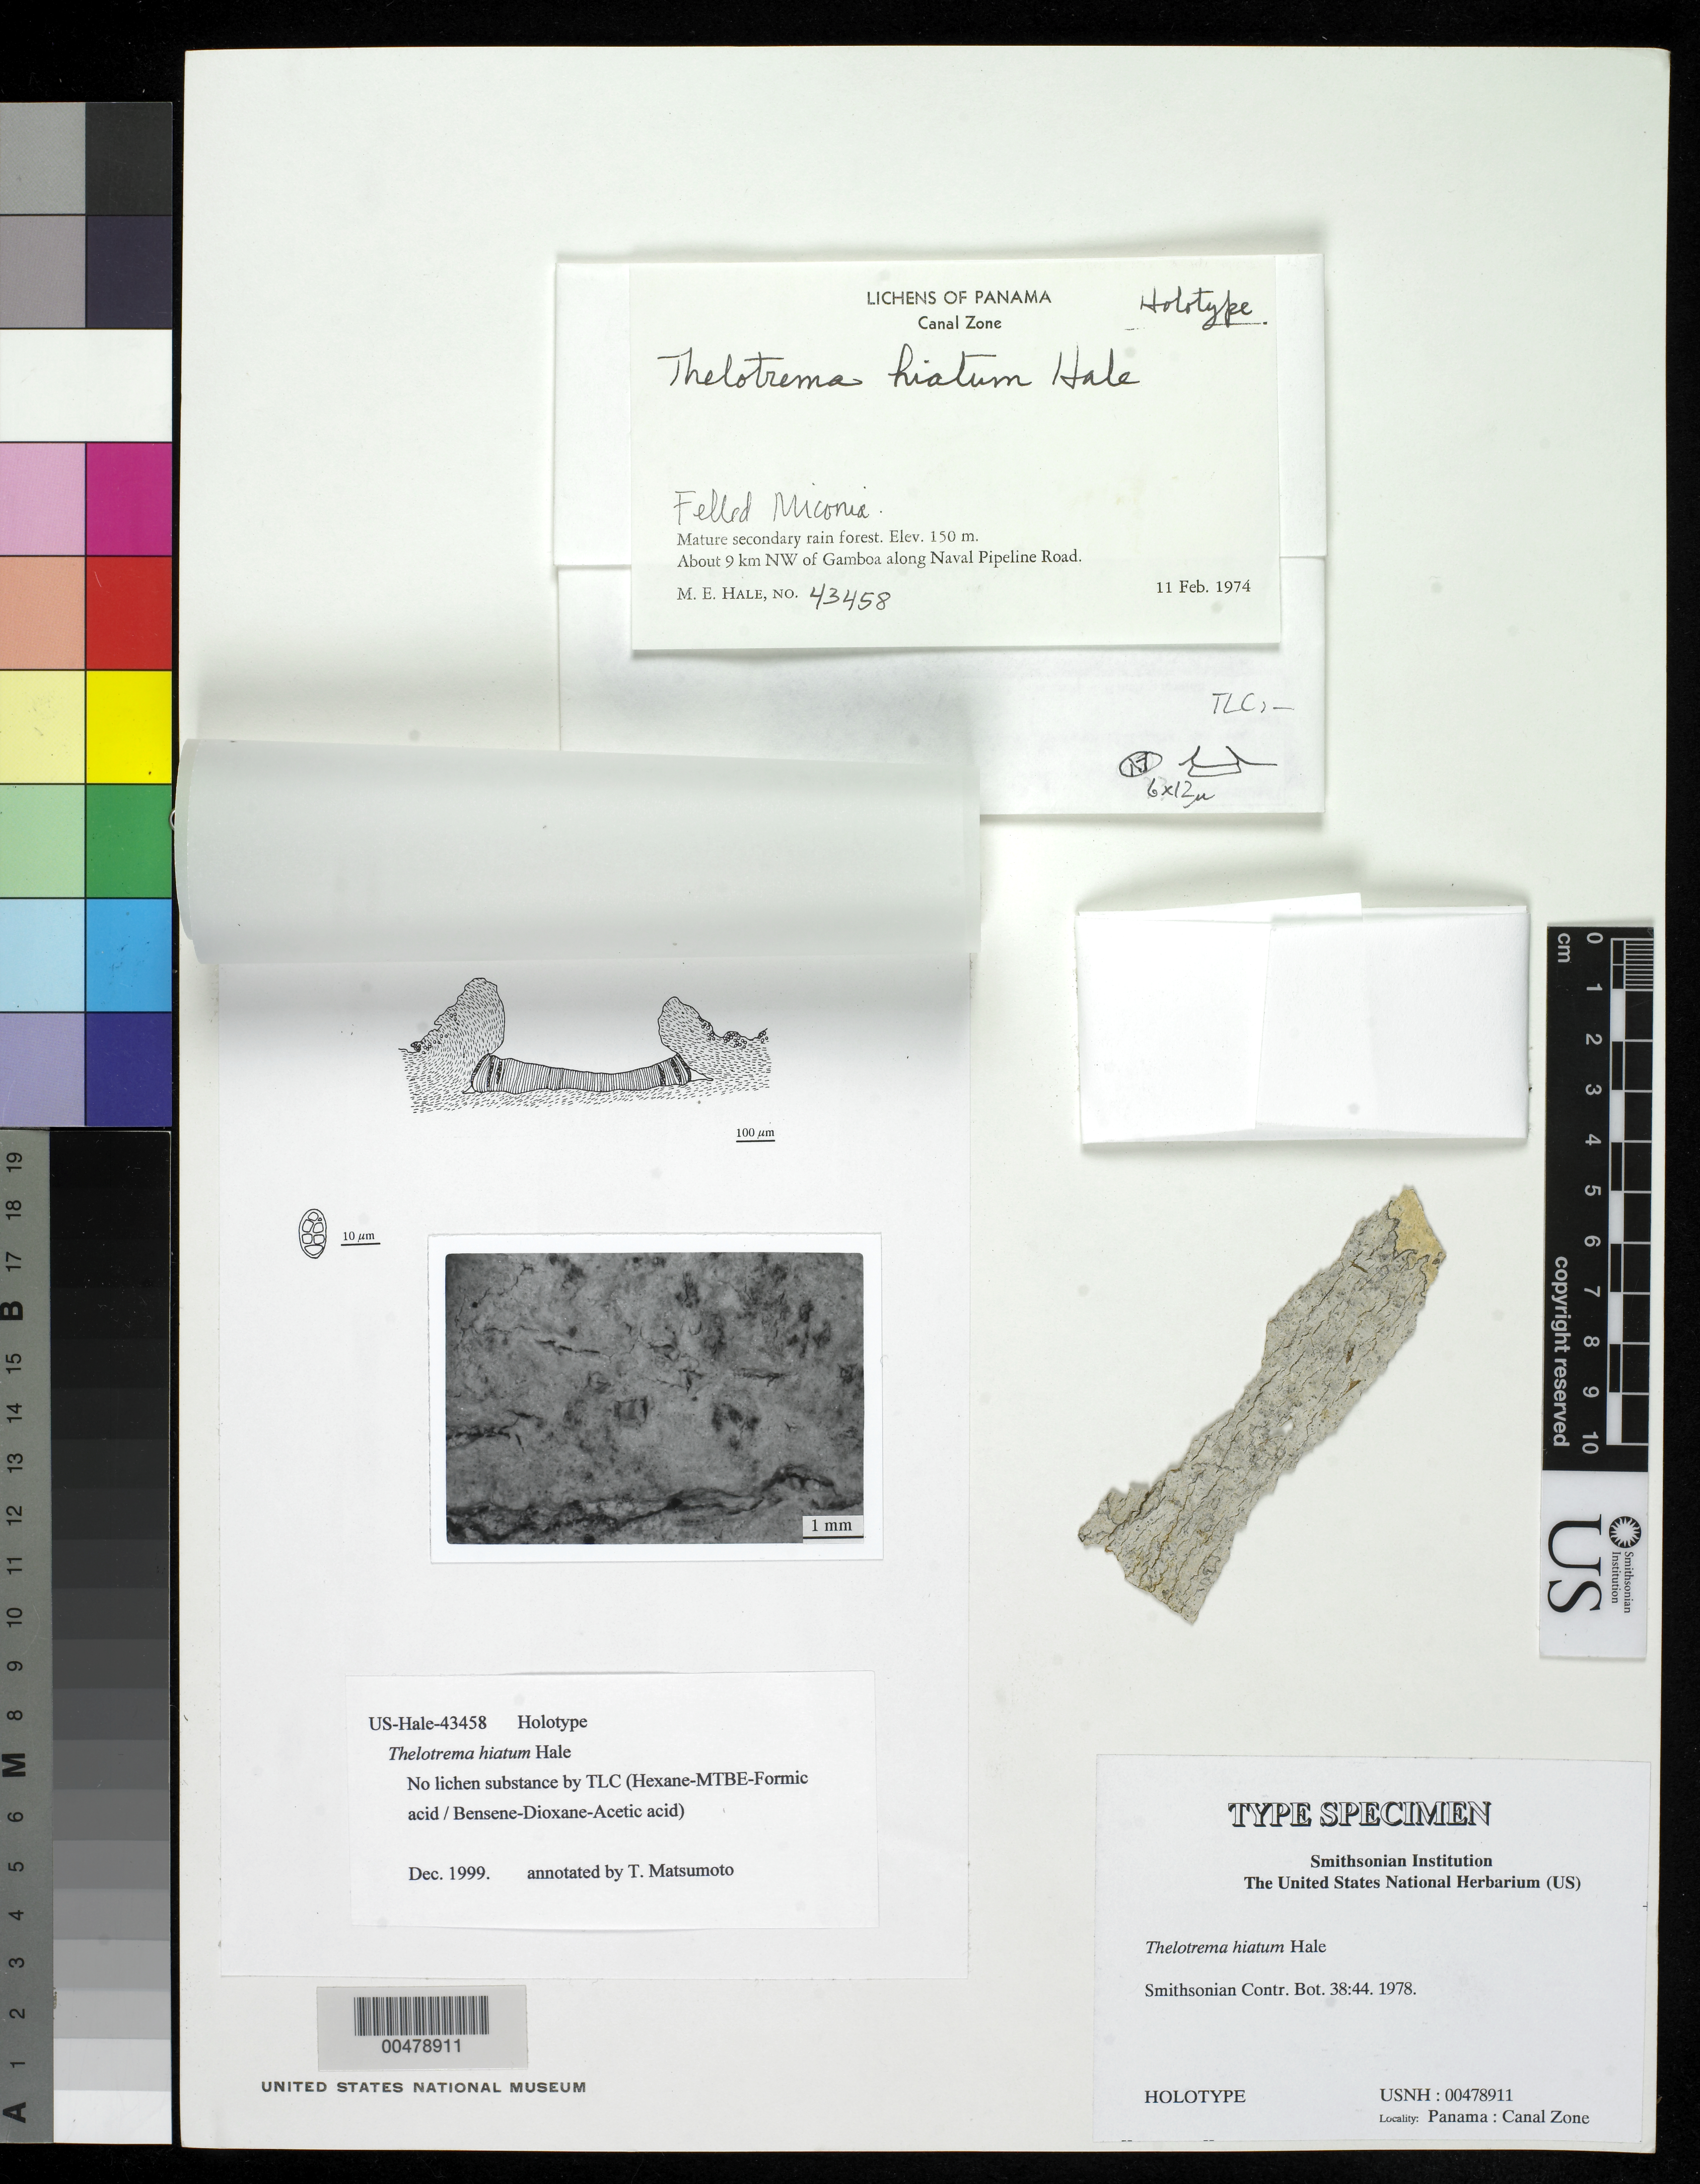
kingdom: Fungi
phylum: Ascomycota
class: Lecanoromycetes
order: Ostropales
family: Graphidaceae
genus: Thelotrema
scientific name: Thelotrema hiatum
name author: Hale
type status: Holotype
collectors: M. Hale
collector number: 43458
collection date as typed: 11 Feb 1974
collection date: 1974-02-11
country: Panama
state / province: Colón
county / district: Canal Zone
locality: Ca. 9 km NW of Gamboa along Naval Pipeline Road.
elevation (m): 150